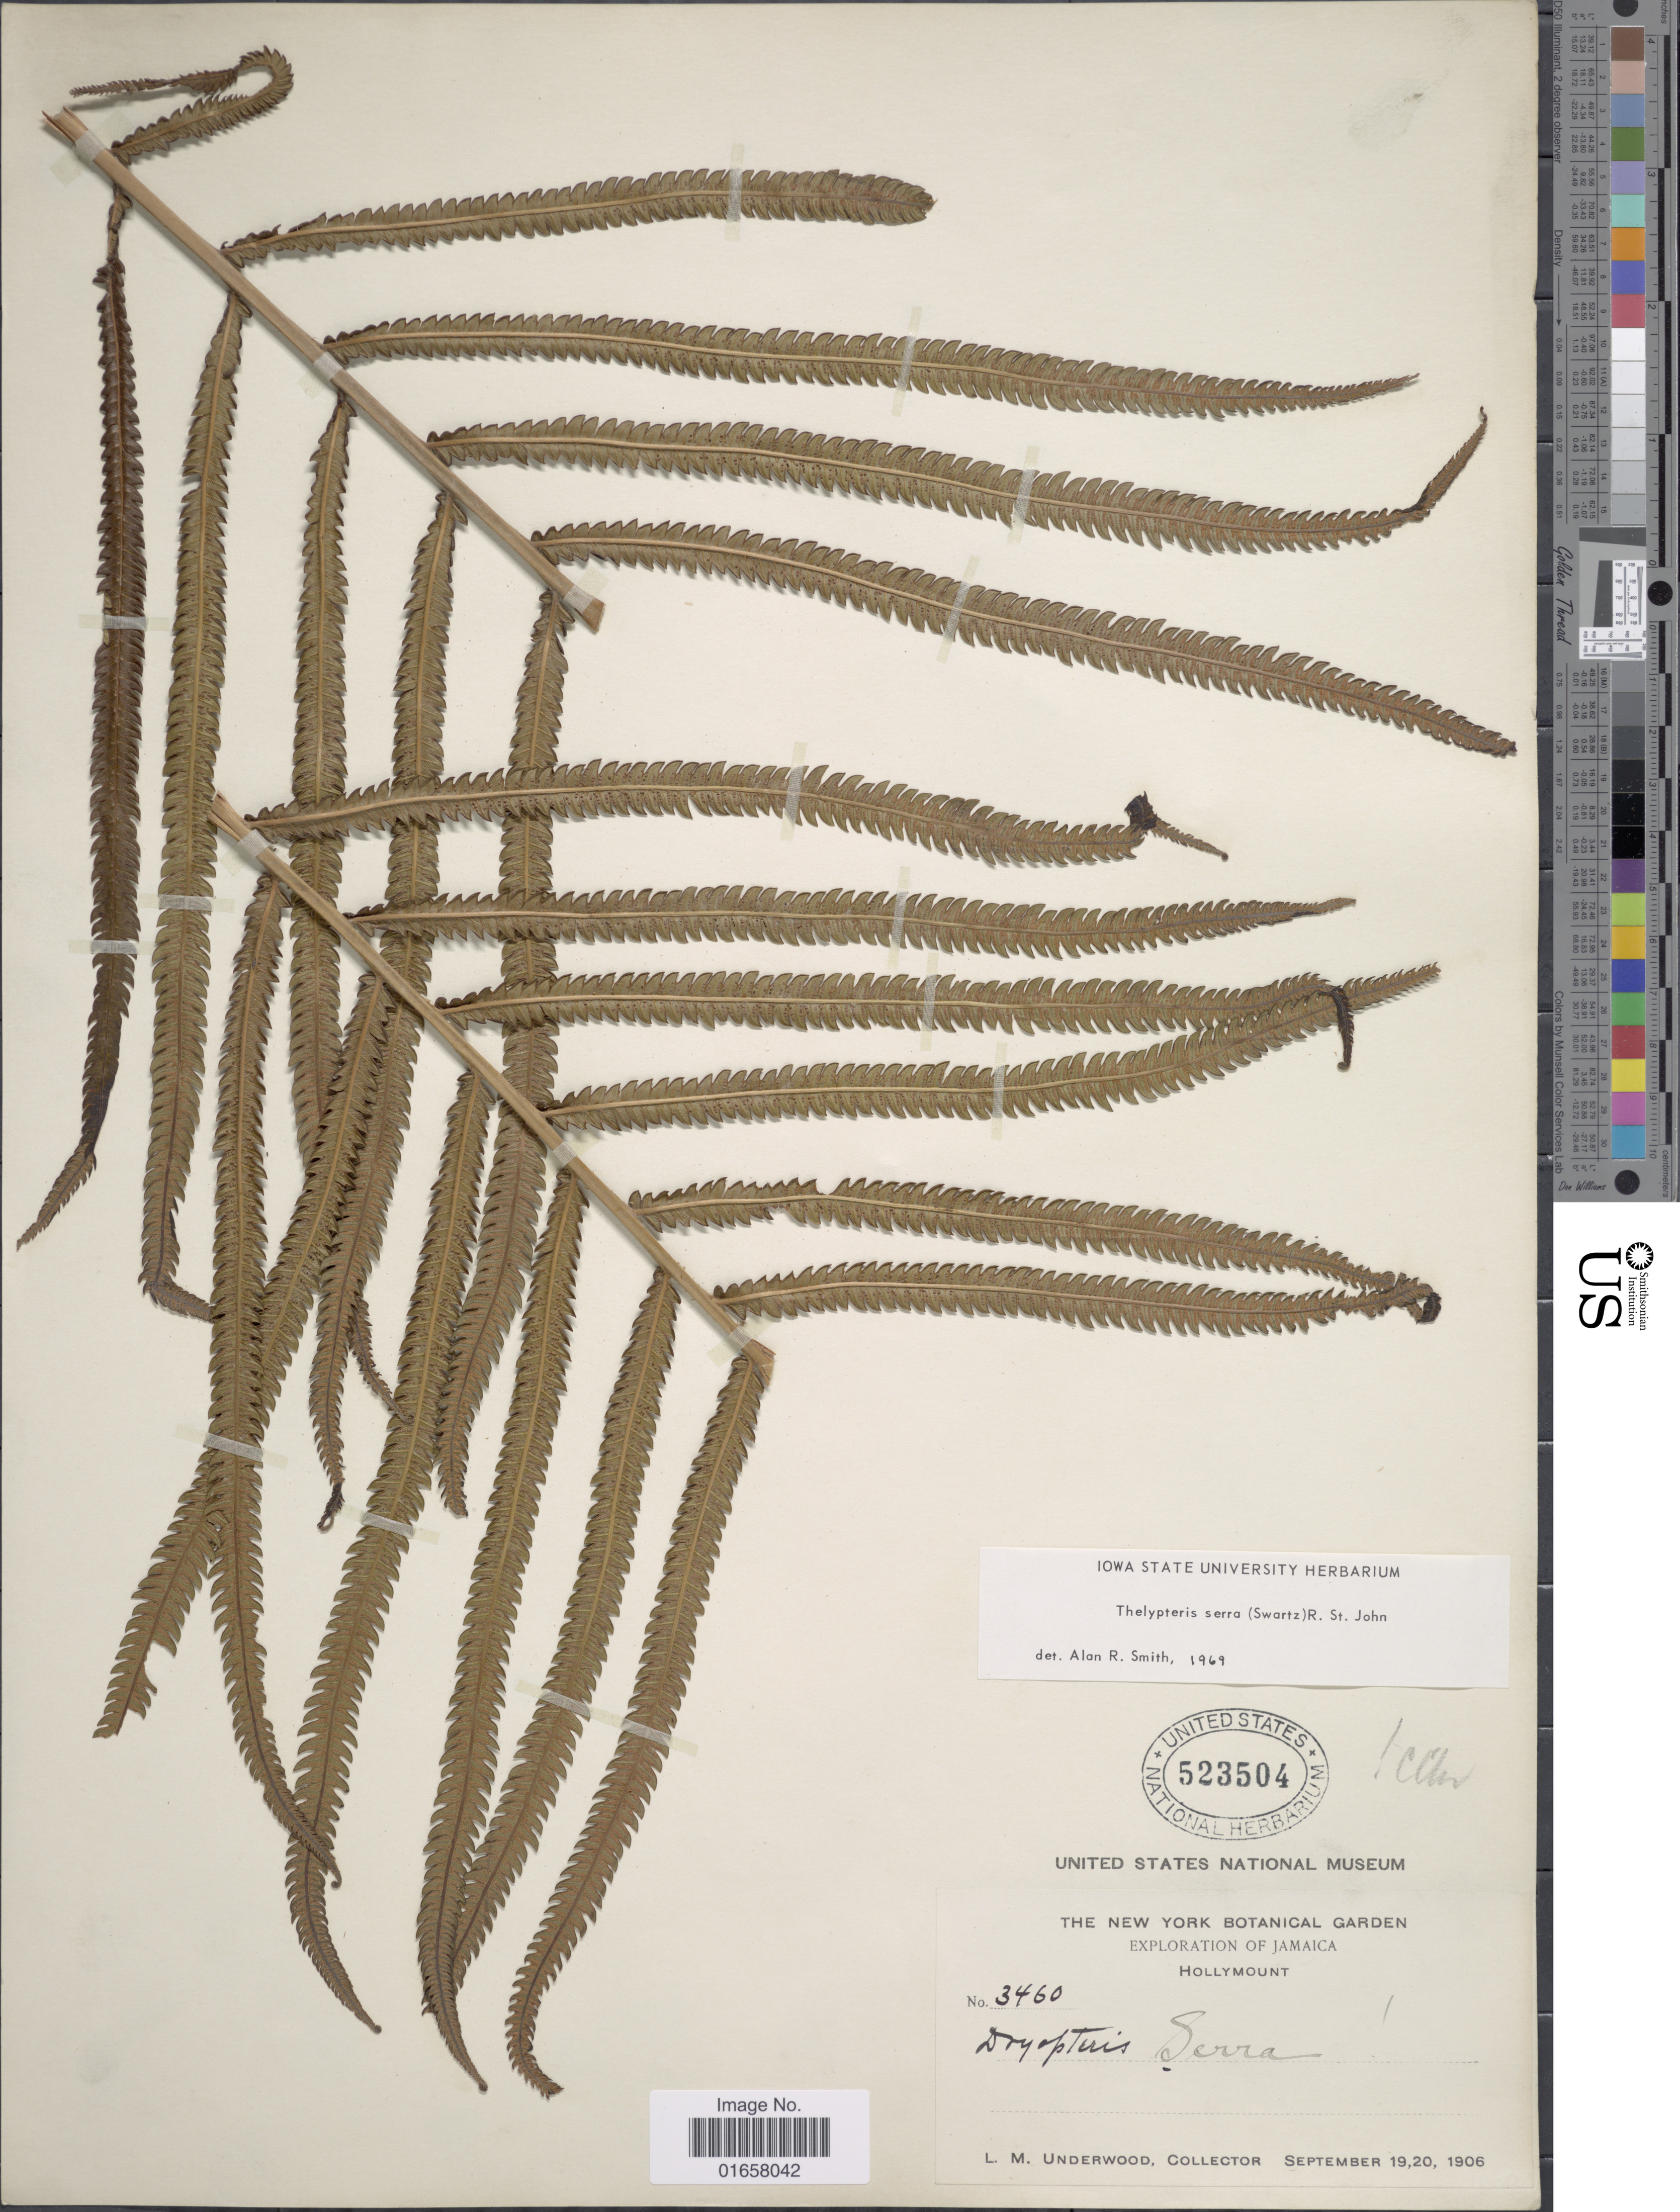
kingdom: Plantae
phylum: Tracheophyta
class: Polypodiopsida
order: Polypodiales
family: Thelypteridaceae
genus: Christella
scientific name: Christella serra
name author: (Sw.) Holttum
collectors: L. M. Underwood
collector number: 3460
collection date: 1906-09-19/1906-09-20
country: Jamaica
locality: Jamaica, Hollymount.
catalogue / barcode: US 523504